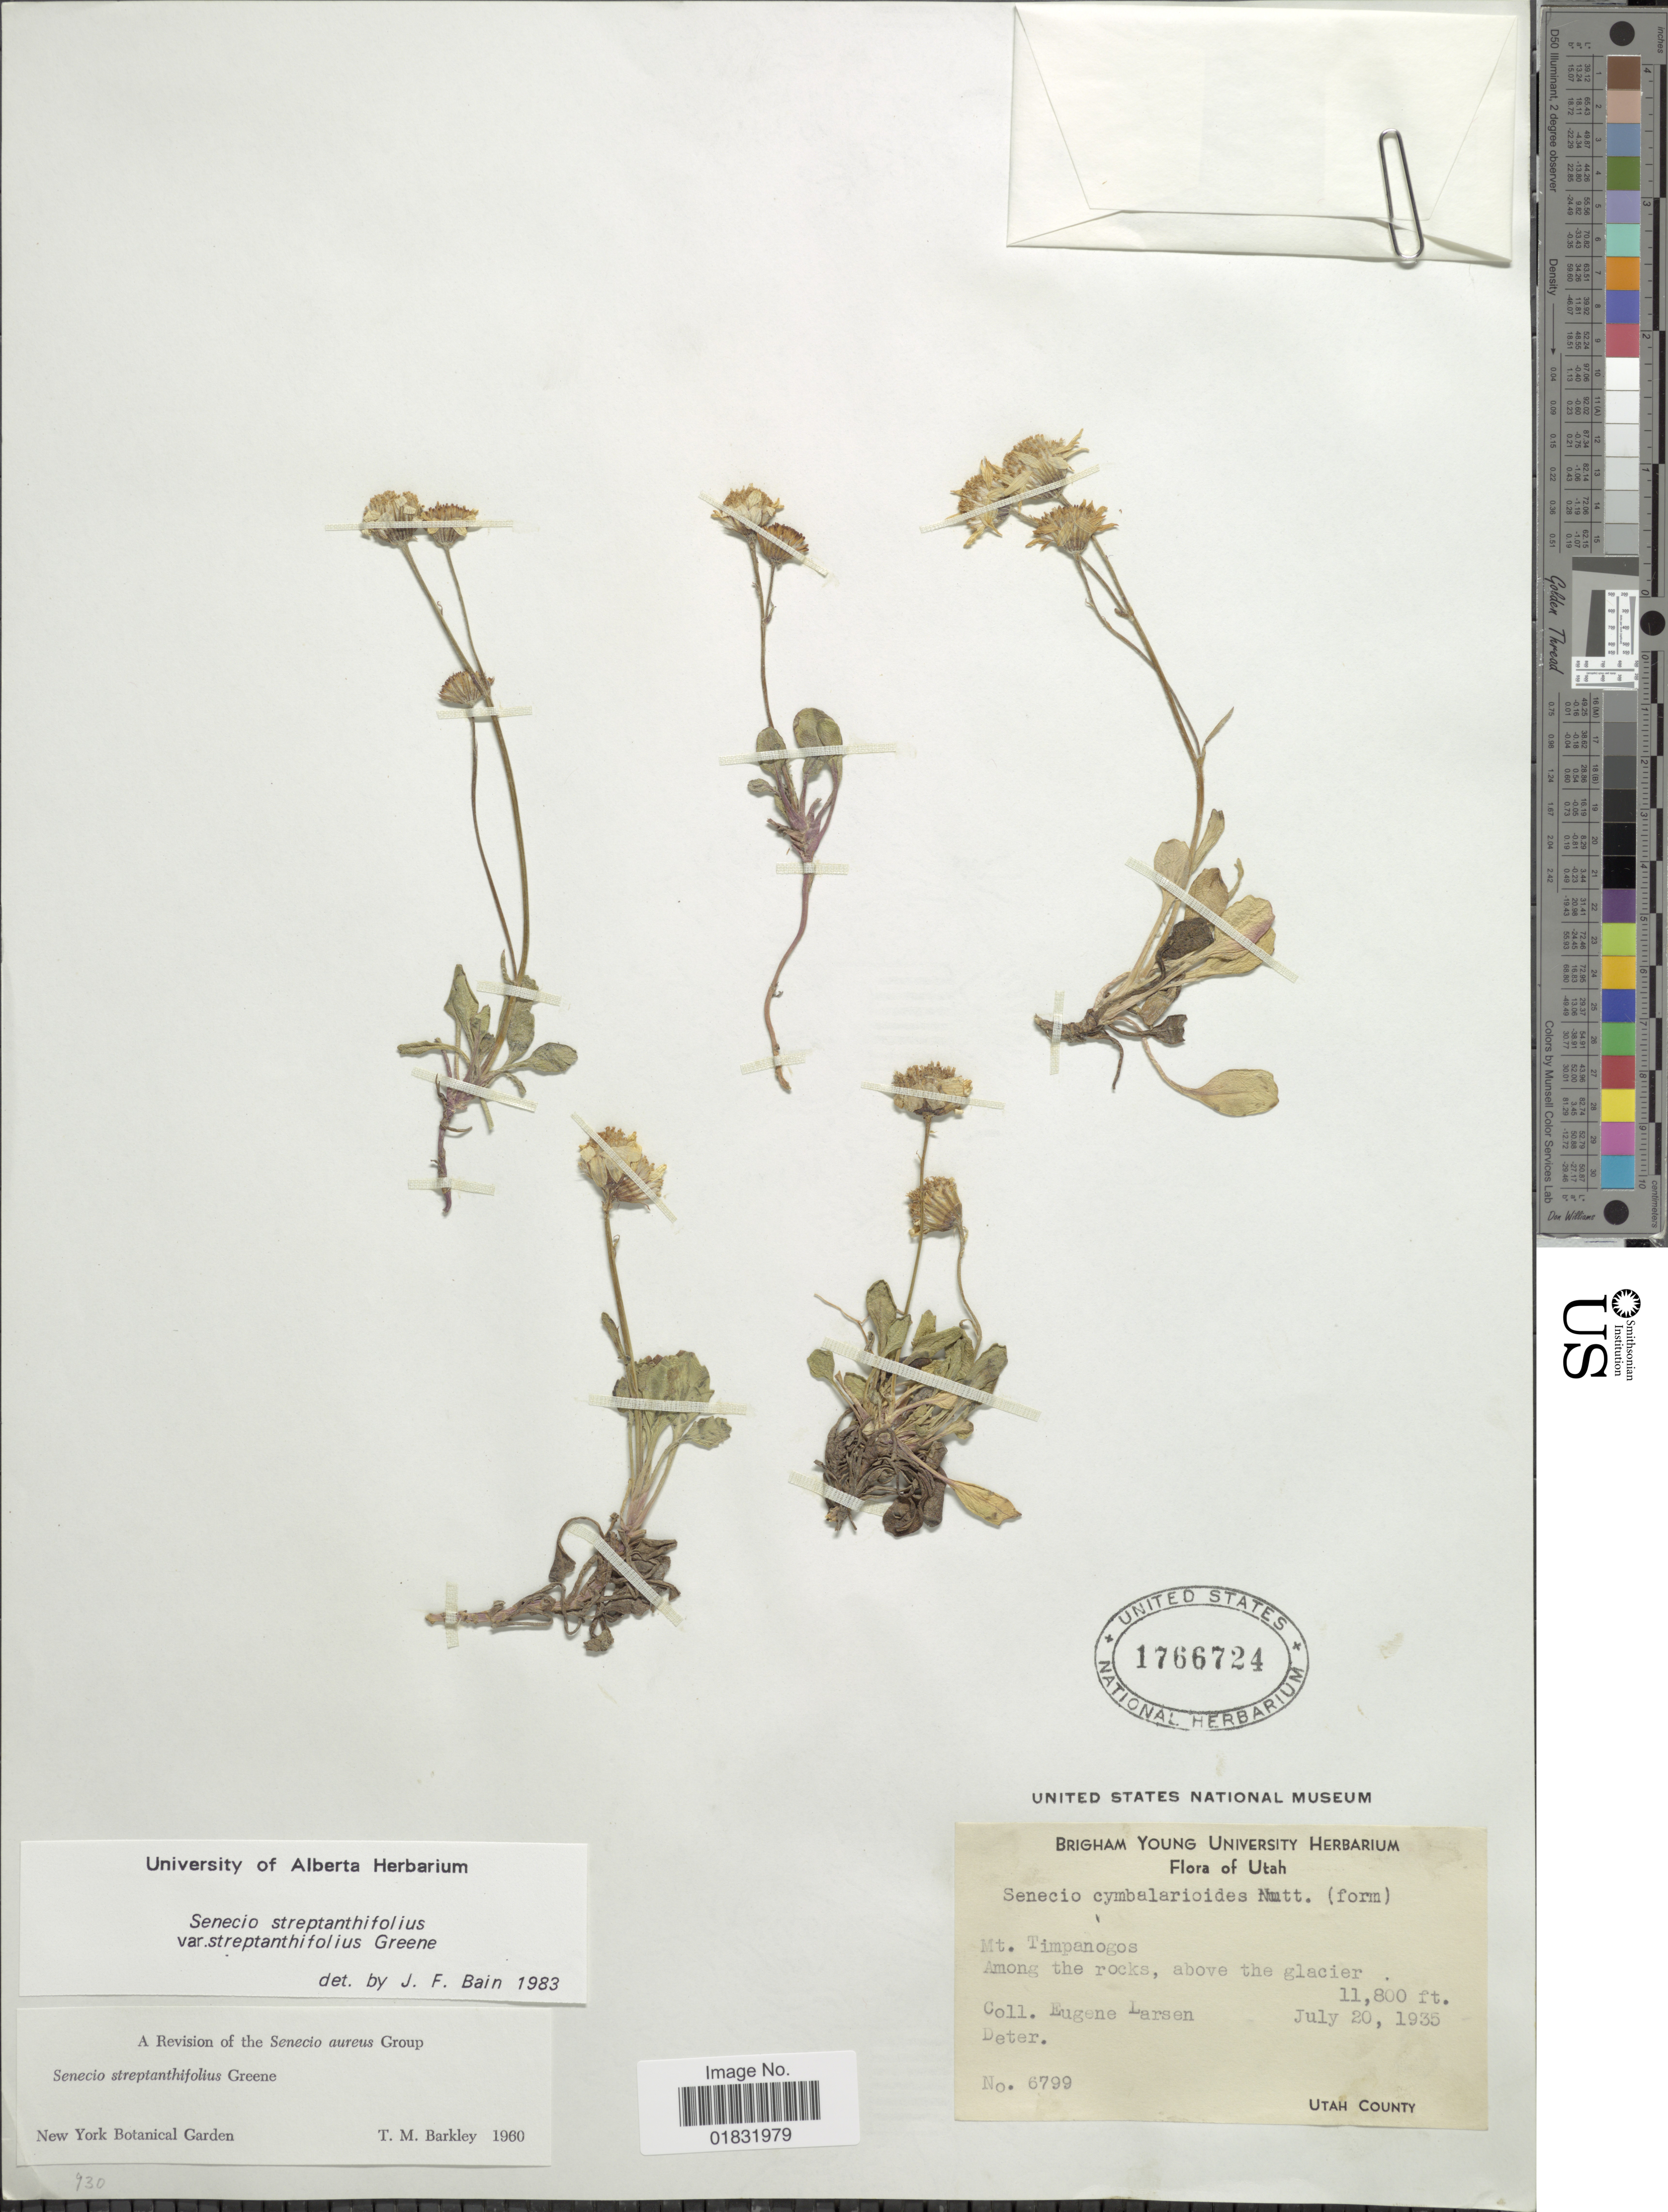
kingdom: Plantae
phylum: Tracheophyta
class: Magnoliopsida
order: Asterales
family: Asteraceae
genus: Packera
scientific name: Packera streptanthifolia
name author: (Greene) W.A. Weber & Á. Löve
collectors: E. C. Larsen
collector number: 6799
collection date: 1935-07-20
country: United States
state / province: Utah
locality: Mt Timpanogos, Among the rocks, above the glacier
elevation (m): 3597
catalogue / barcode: US 1766724